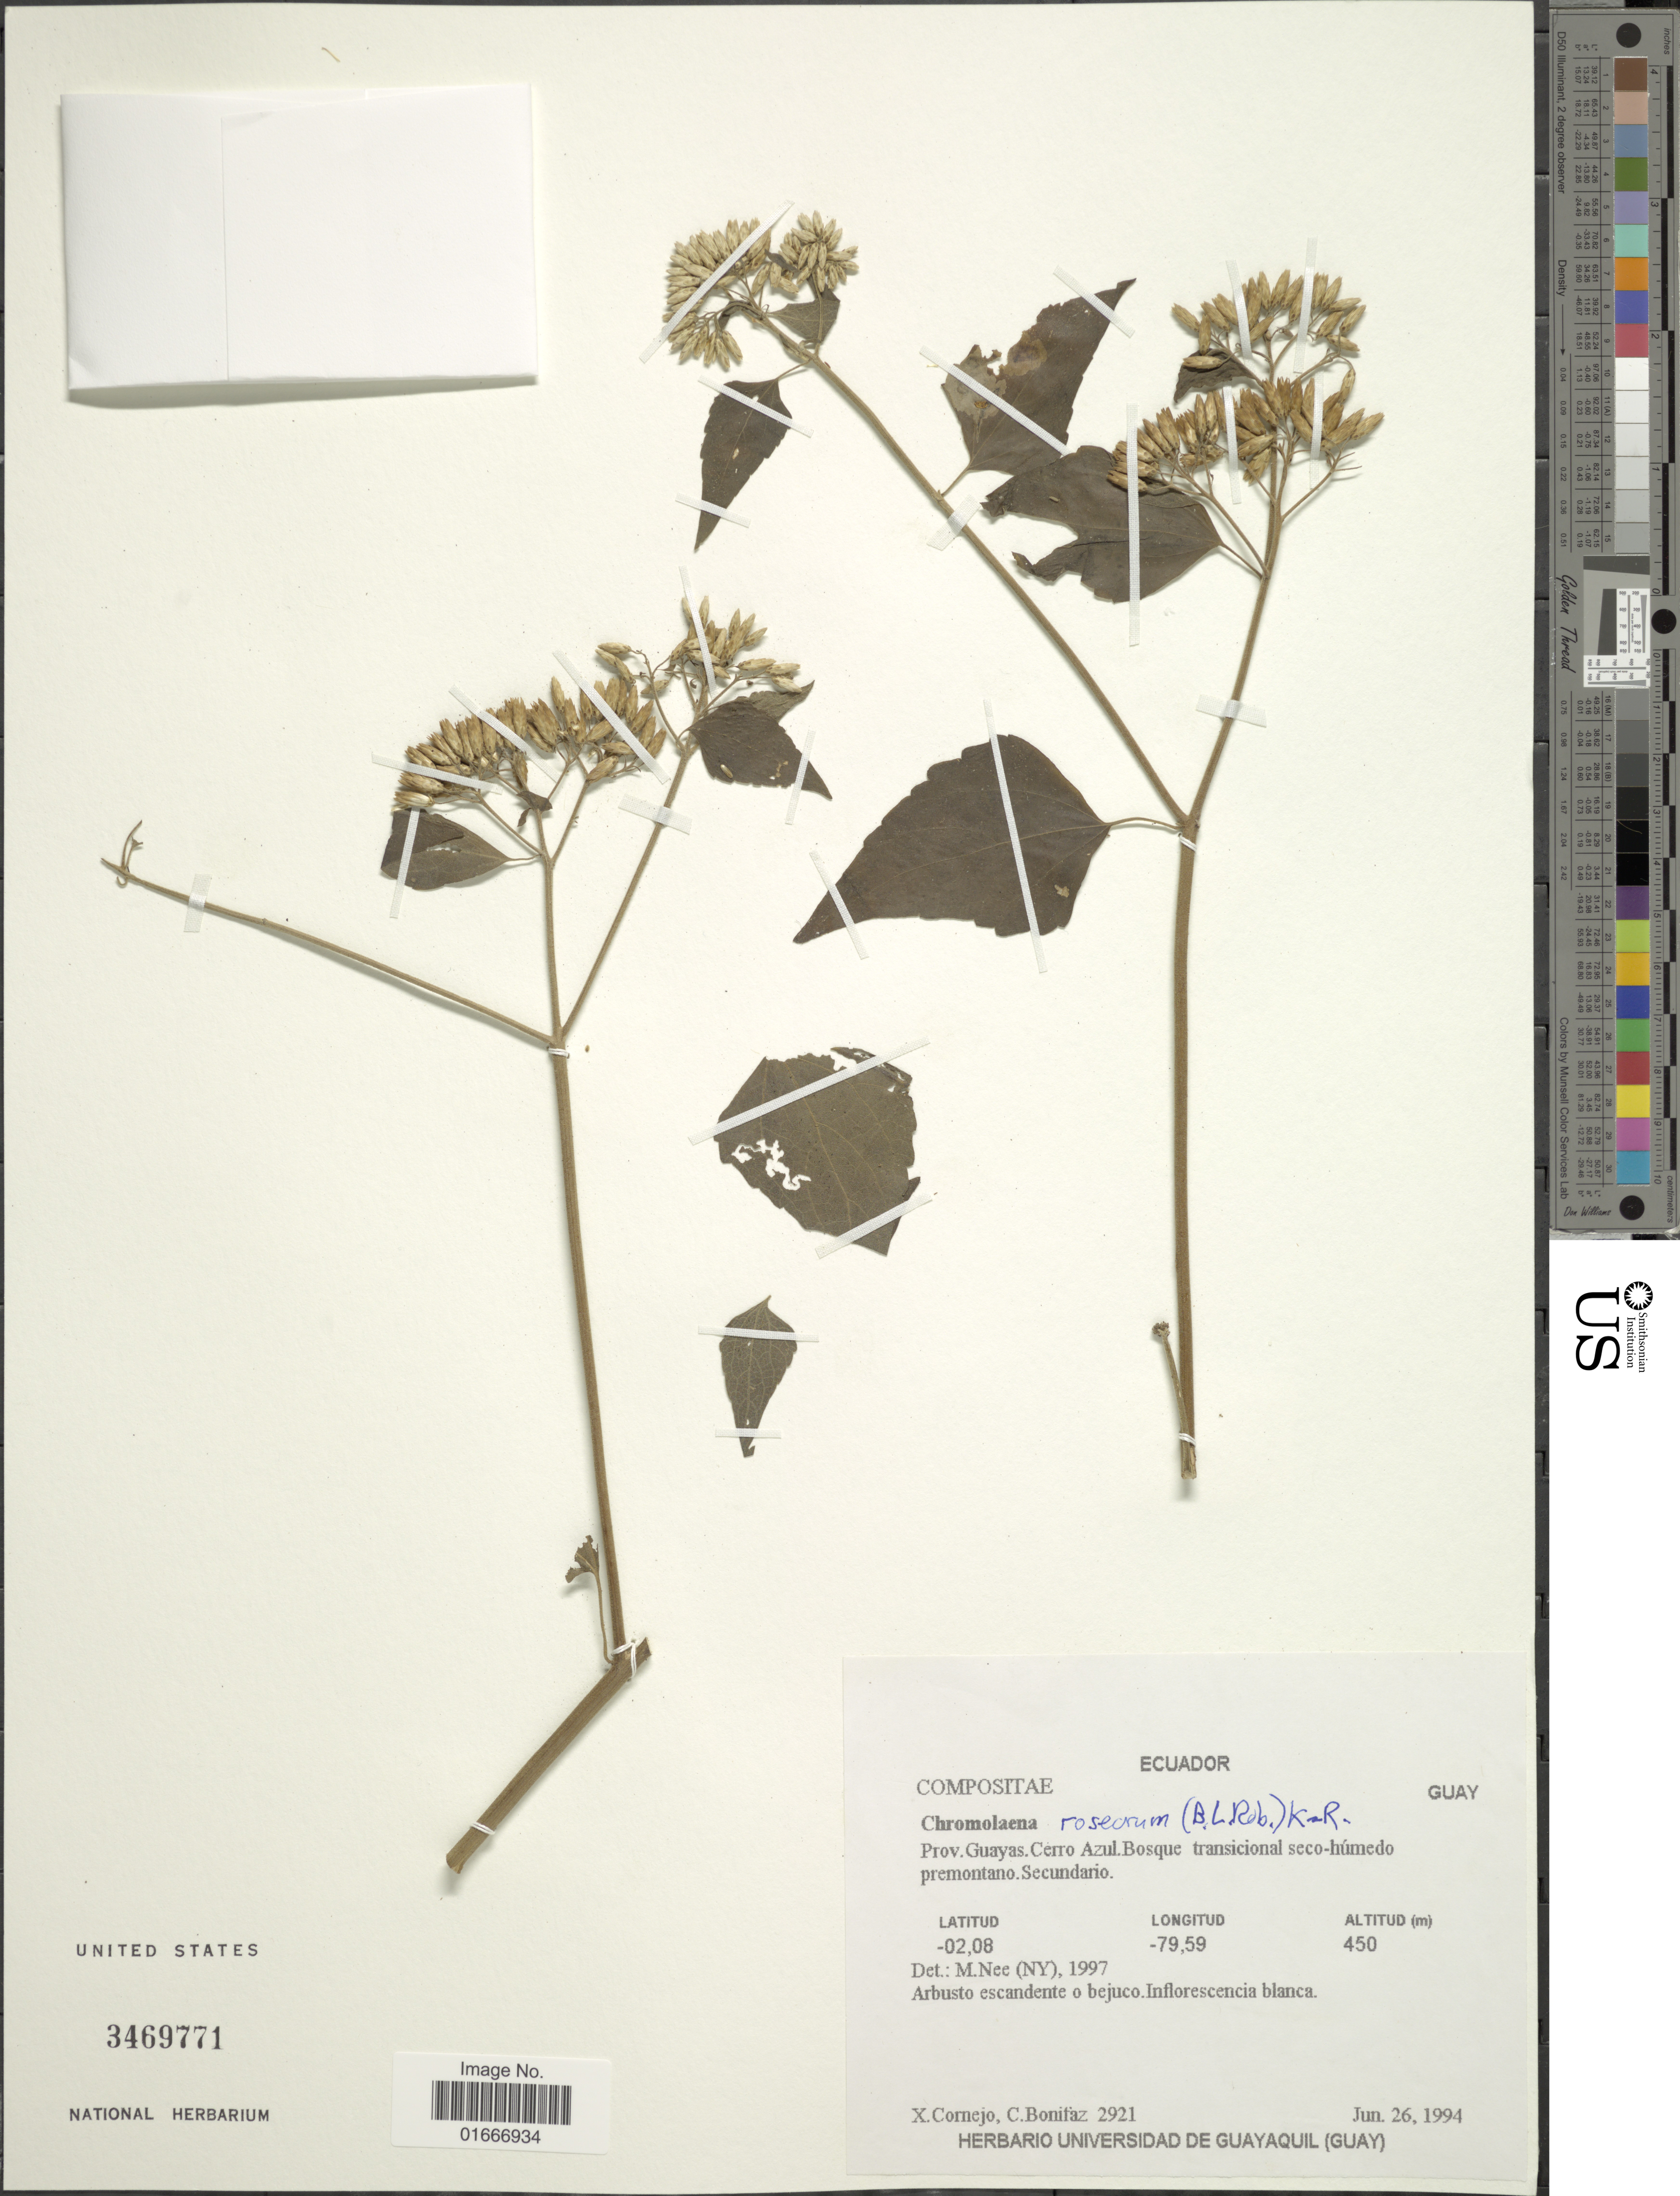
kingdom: Plantae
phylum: Tracheophyta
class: Magnoliopsida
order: Asterales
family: Asteraceae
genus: Chromolaena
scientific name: Chromolaena roseorum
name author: (B.L. Rob.) R.M. King & H. Rob.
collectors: X. F. Cornejo & C. Bonifaz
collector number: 2921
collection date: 1994-06-26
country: Ecuador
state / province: Guayas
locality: Cerro Azul. Bosque transicional seco-humedo premontano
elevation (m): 450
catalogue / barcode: US 3469771